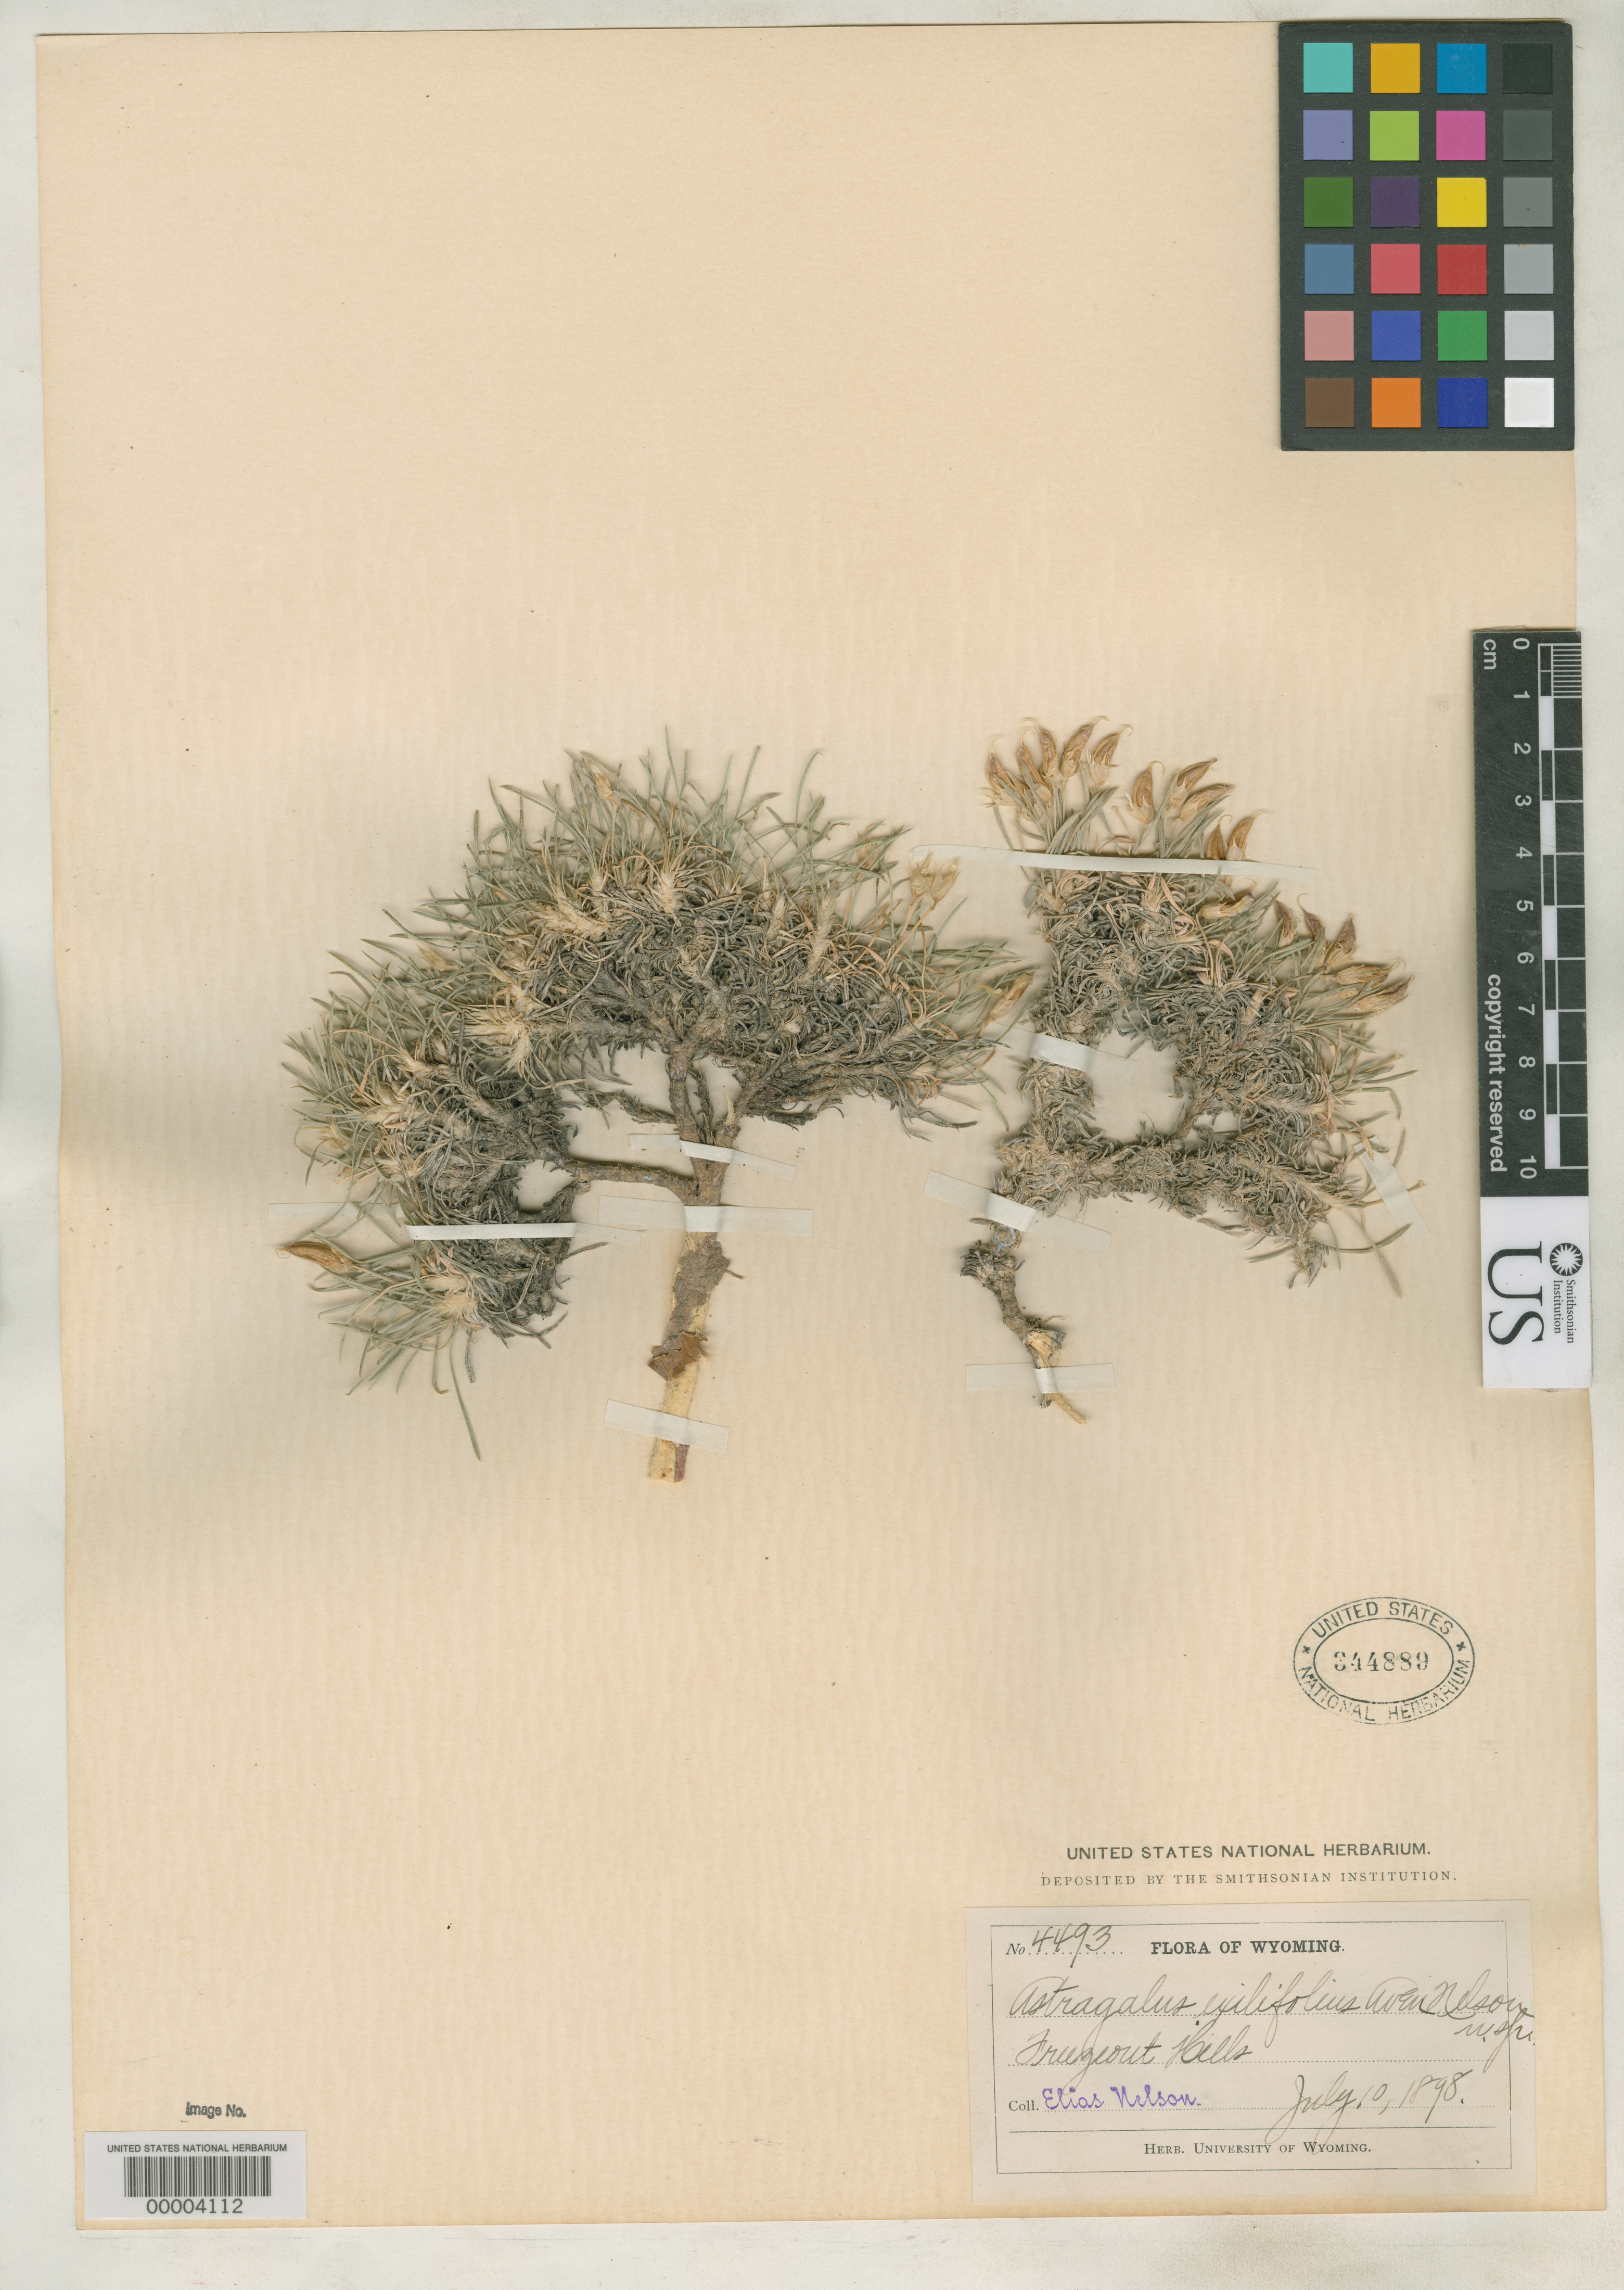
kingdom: Plantae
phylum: Tracheophyta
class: Magnoliopsida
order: Fabales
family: Fabaceae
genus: Astragalus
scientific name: Astragalus exilifolius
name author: A. Nelson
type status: Isotype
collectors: E. Nelson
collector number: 4493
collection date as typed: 10 Jul 1898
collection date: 1898-07-10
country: United States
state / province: Wyoming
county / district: Carbon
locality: Freezeout Hills.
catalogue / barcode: US 344889